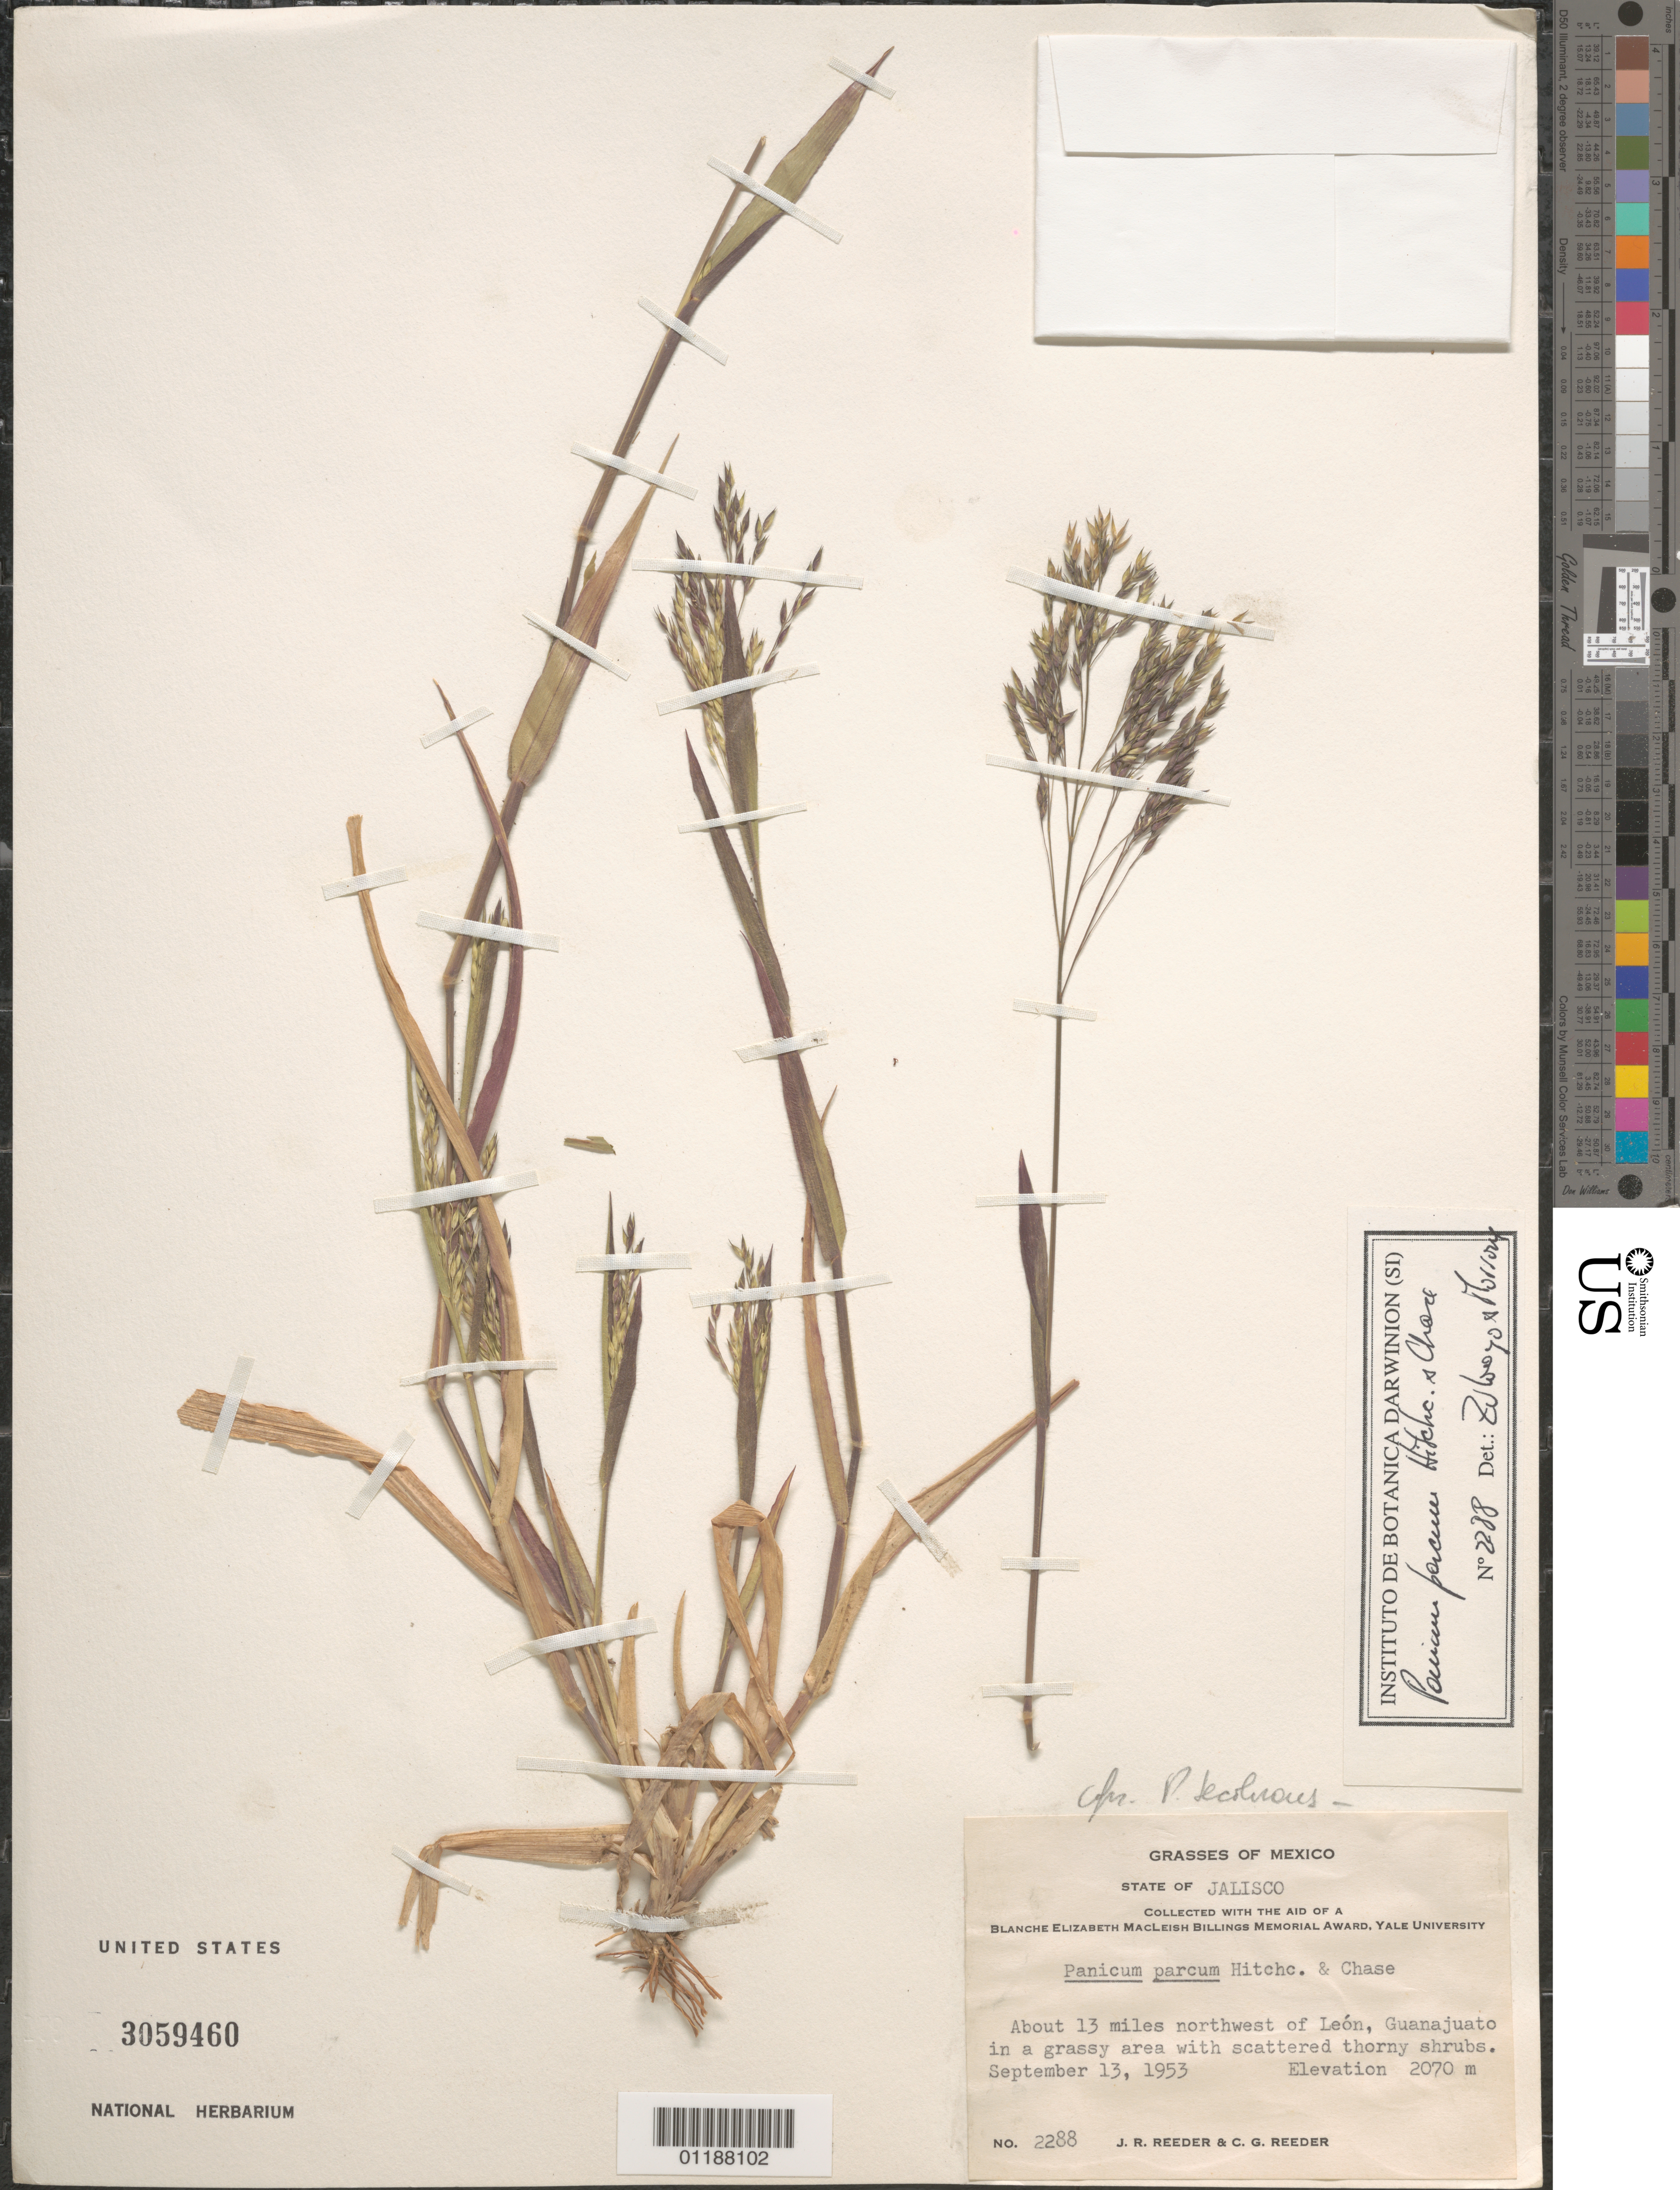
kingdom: Plantae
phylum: Tracheophyta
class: Liliopsida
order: Poales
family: Poaceae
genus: Panicum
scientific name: Panicum parcum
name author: Hitchc. & Chase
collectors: J. R. Reeder & C. G. Reeder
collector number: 2288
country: Mexico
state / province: Jalisco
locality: NW of Leon, Guanajuato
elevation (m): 2070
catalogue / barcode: US 3059460